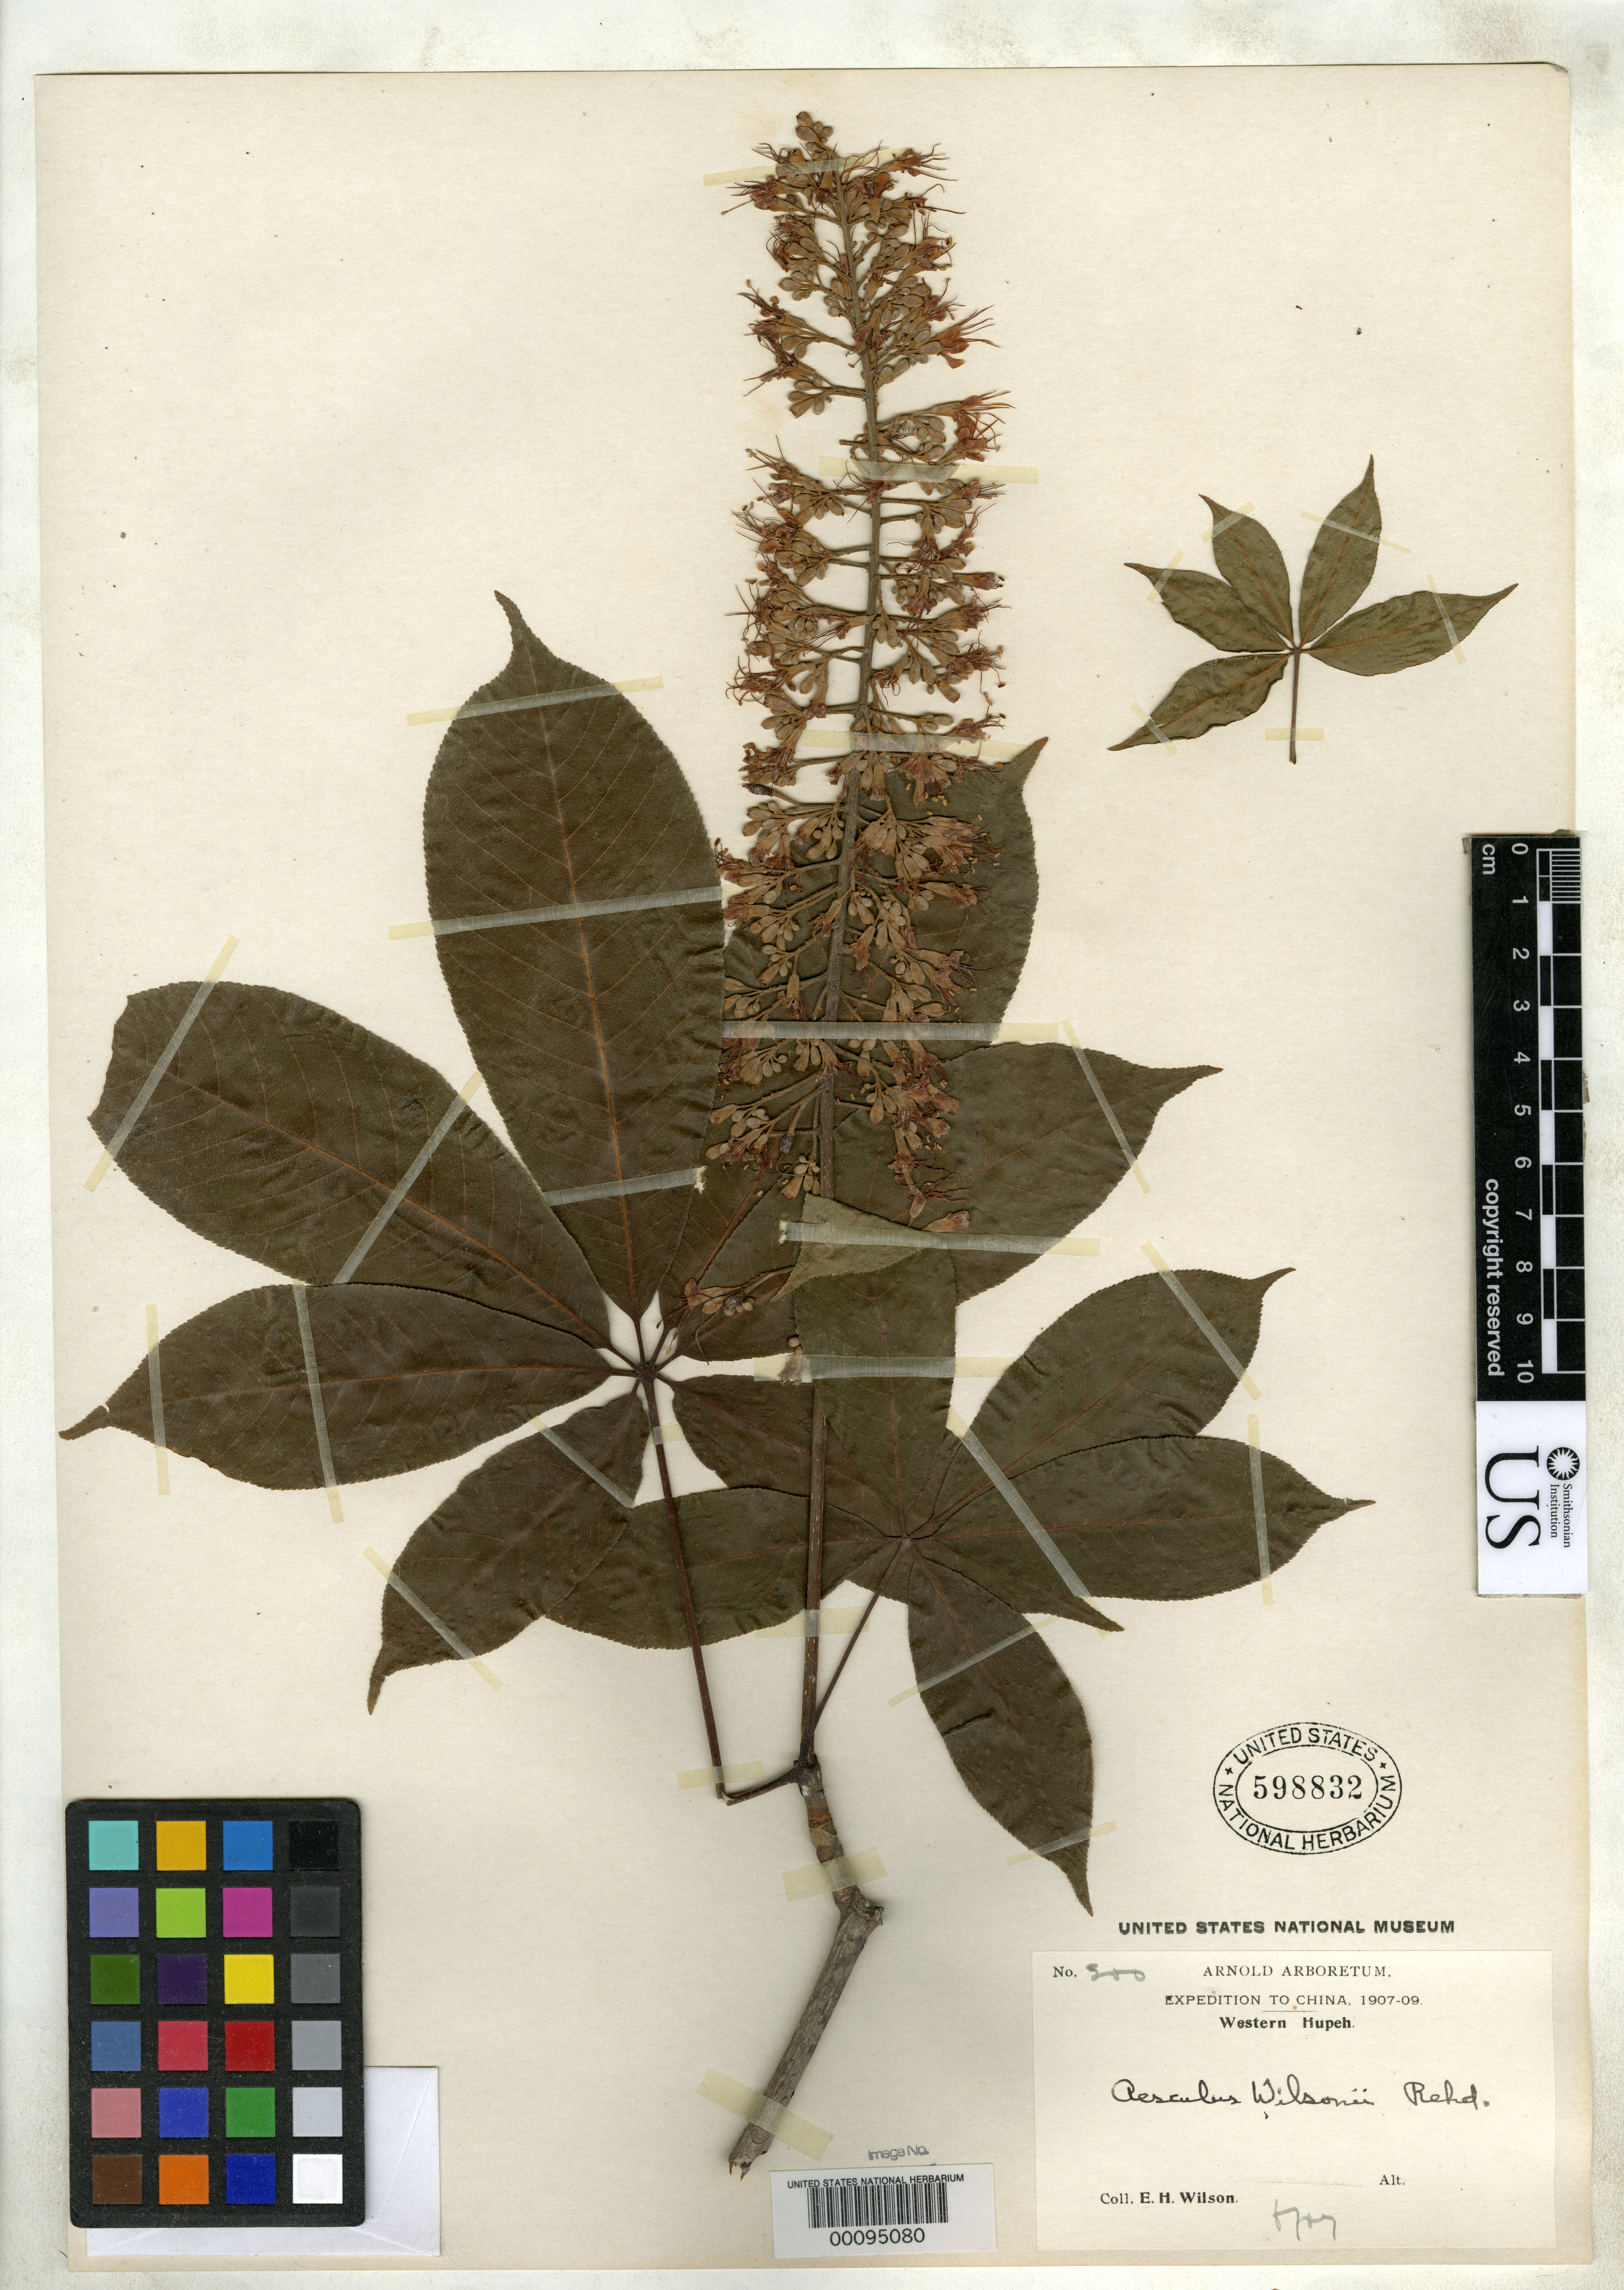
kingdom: Plantae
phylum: Tracheophyta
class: Magnoliopsida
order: Sapindales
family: Sapindaceae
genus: Aesculus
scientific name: Aesculus wilsonii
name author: Rehder in Sarg.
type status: Paratype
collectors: E. H. Wilson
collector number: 200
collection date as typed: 1907 to -- --- 1909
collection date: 1907/1909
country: China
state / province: Hubei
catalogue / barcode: US 598832